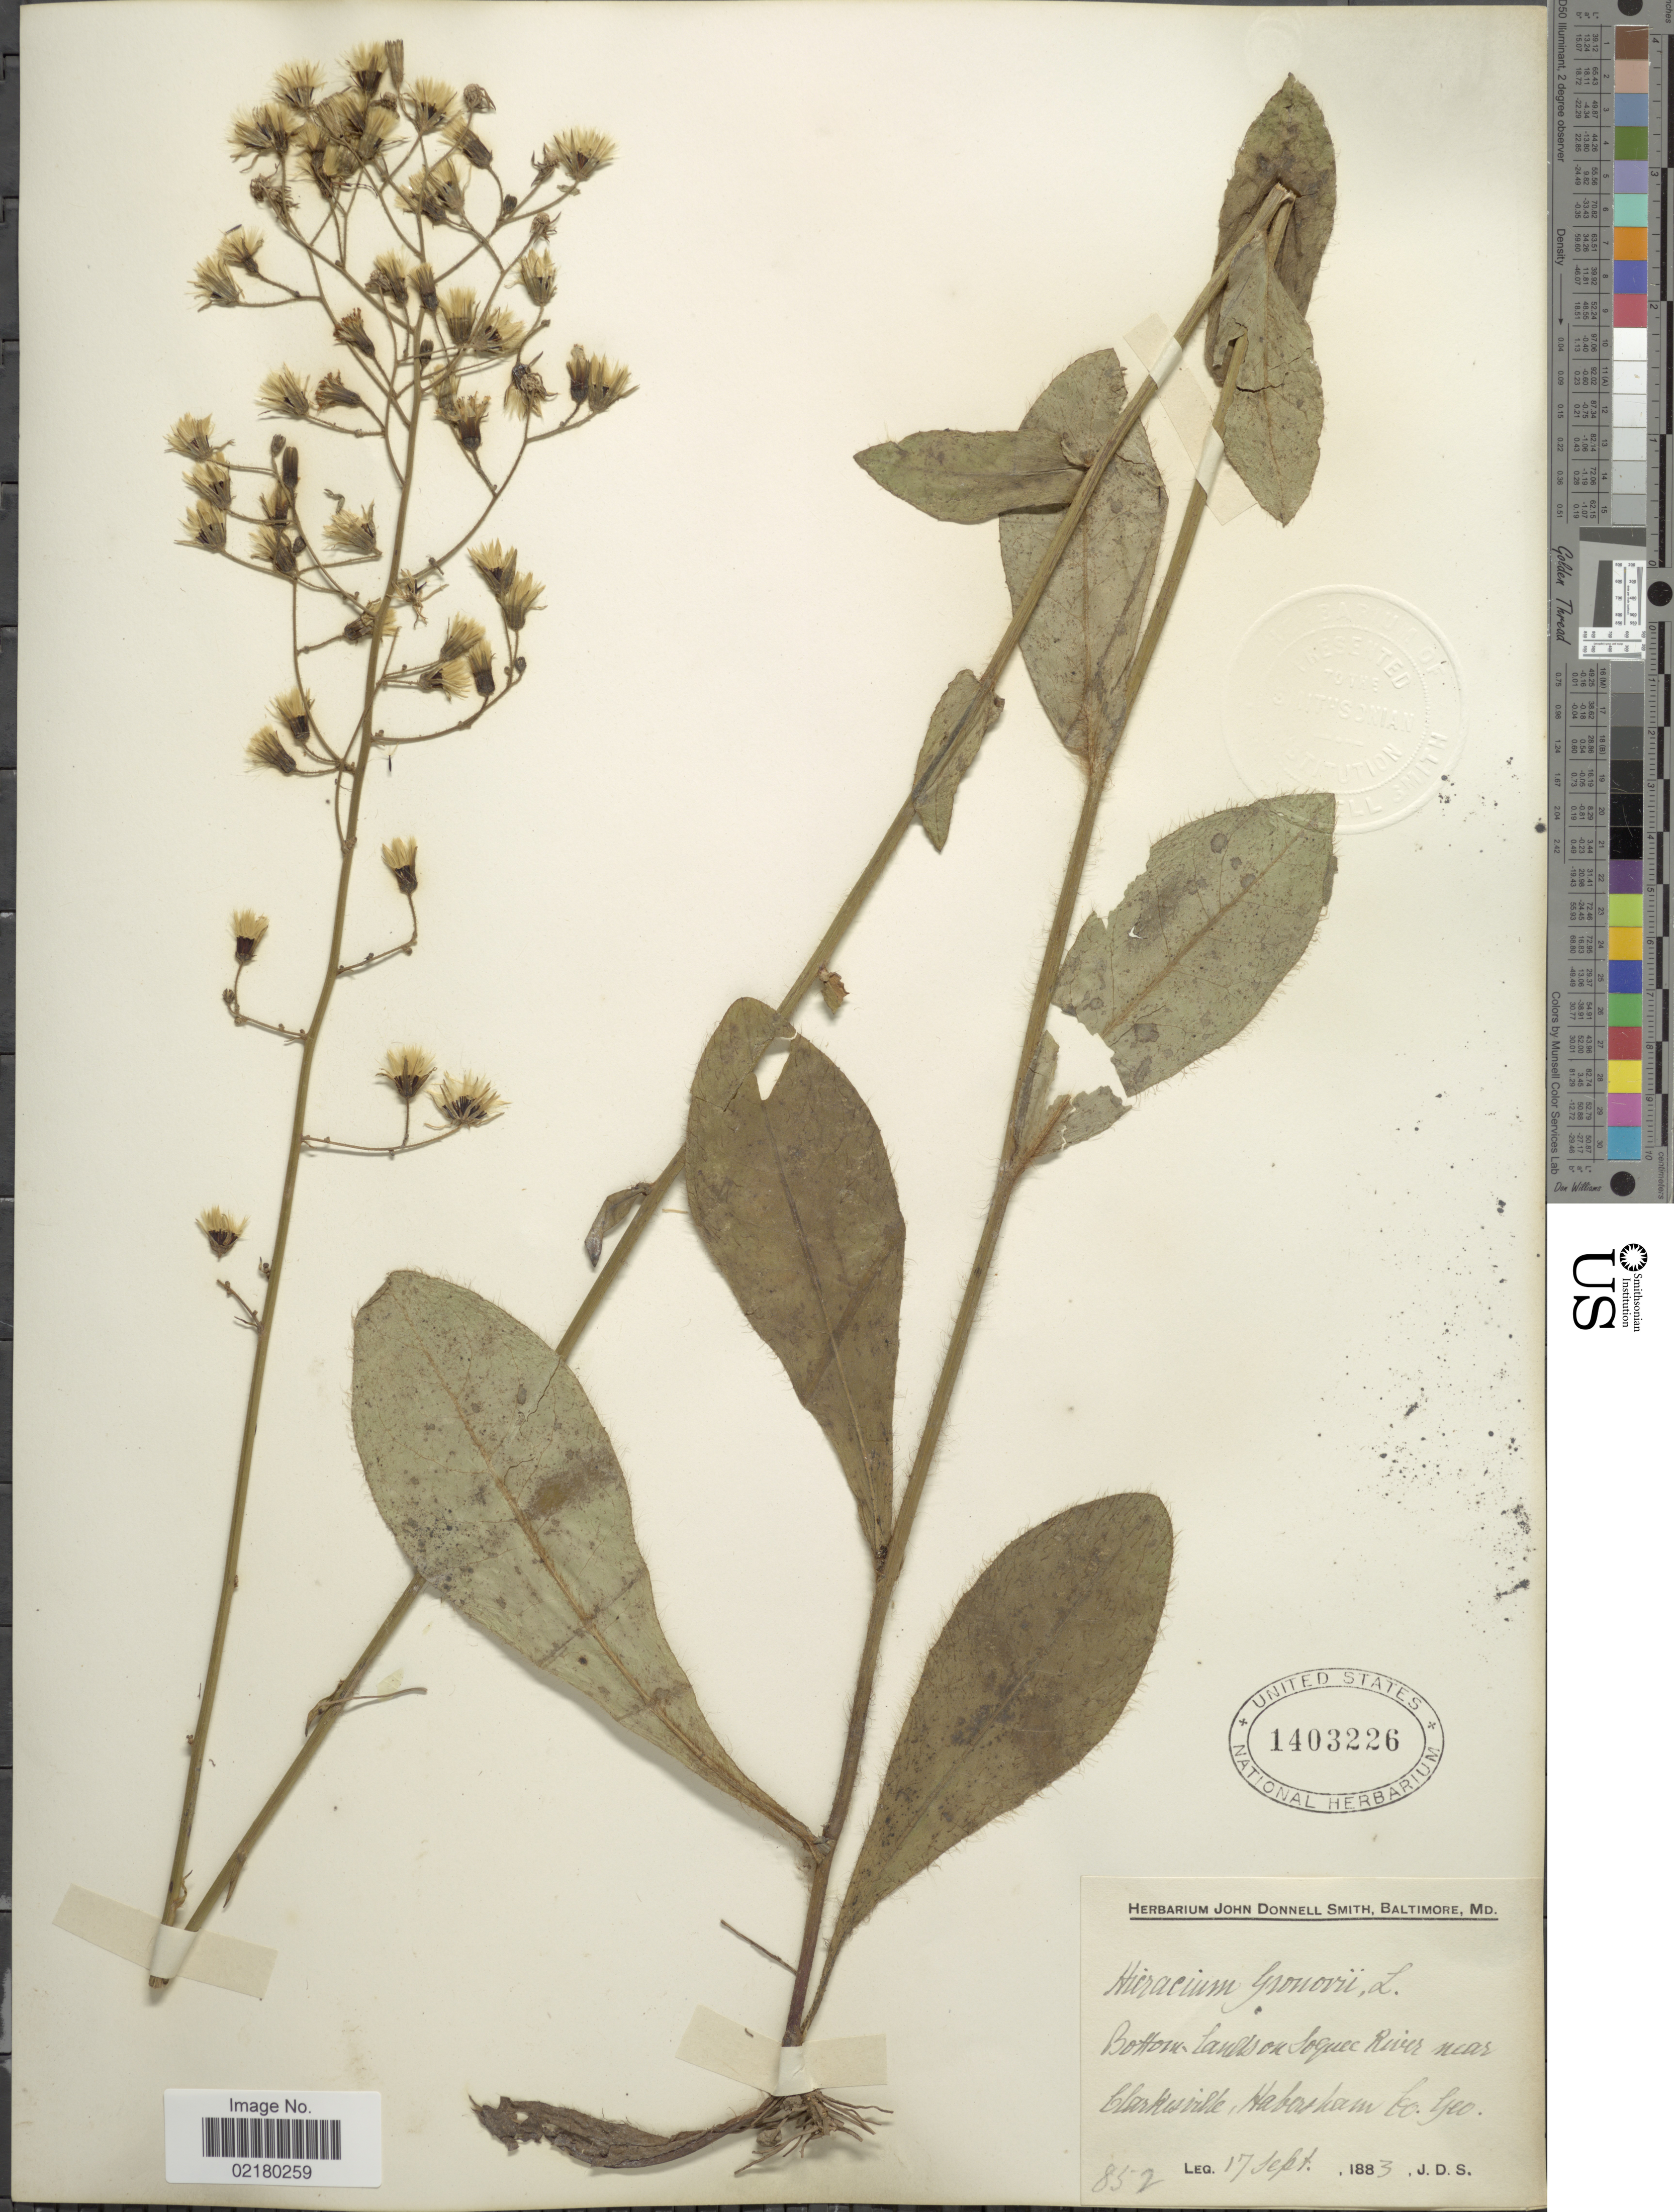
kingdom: Plantae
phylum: Tracheophyta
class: Magnoliopsida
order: Asterales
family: Asteraceae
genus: Hieracium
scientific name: Hieracium gronovii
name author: L.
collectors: J. Donnell Smith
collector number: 852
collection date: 1883-09-17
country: United States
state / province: Georgia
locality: Bottom lands on Soquee River near Clarksville, Habersham Co.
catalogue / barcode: US 1403226